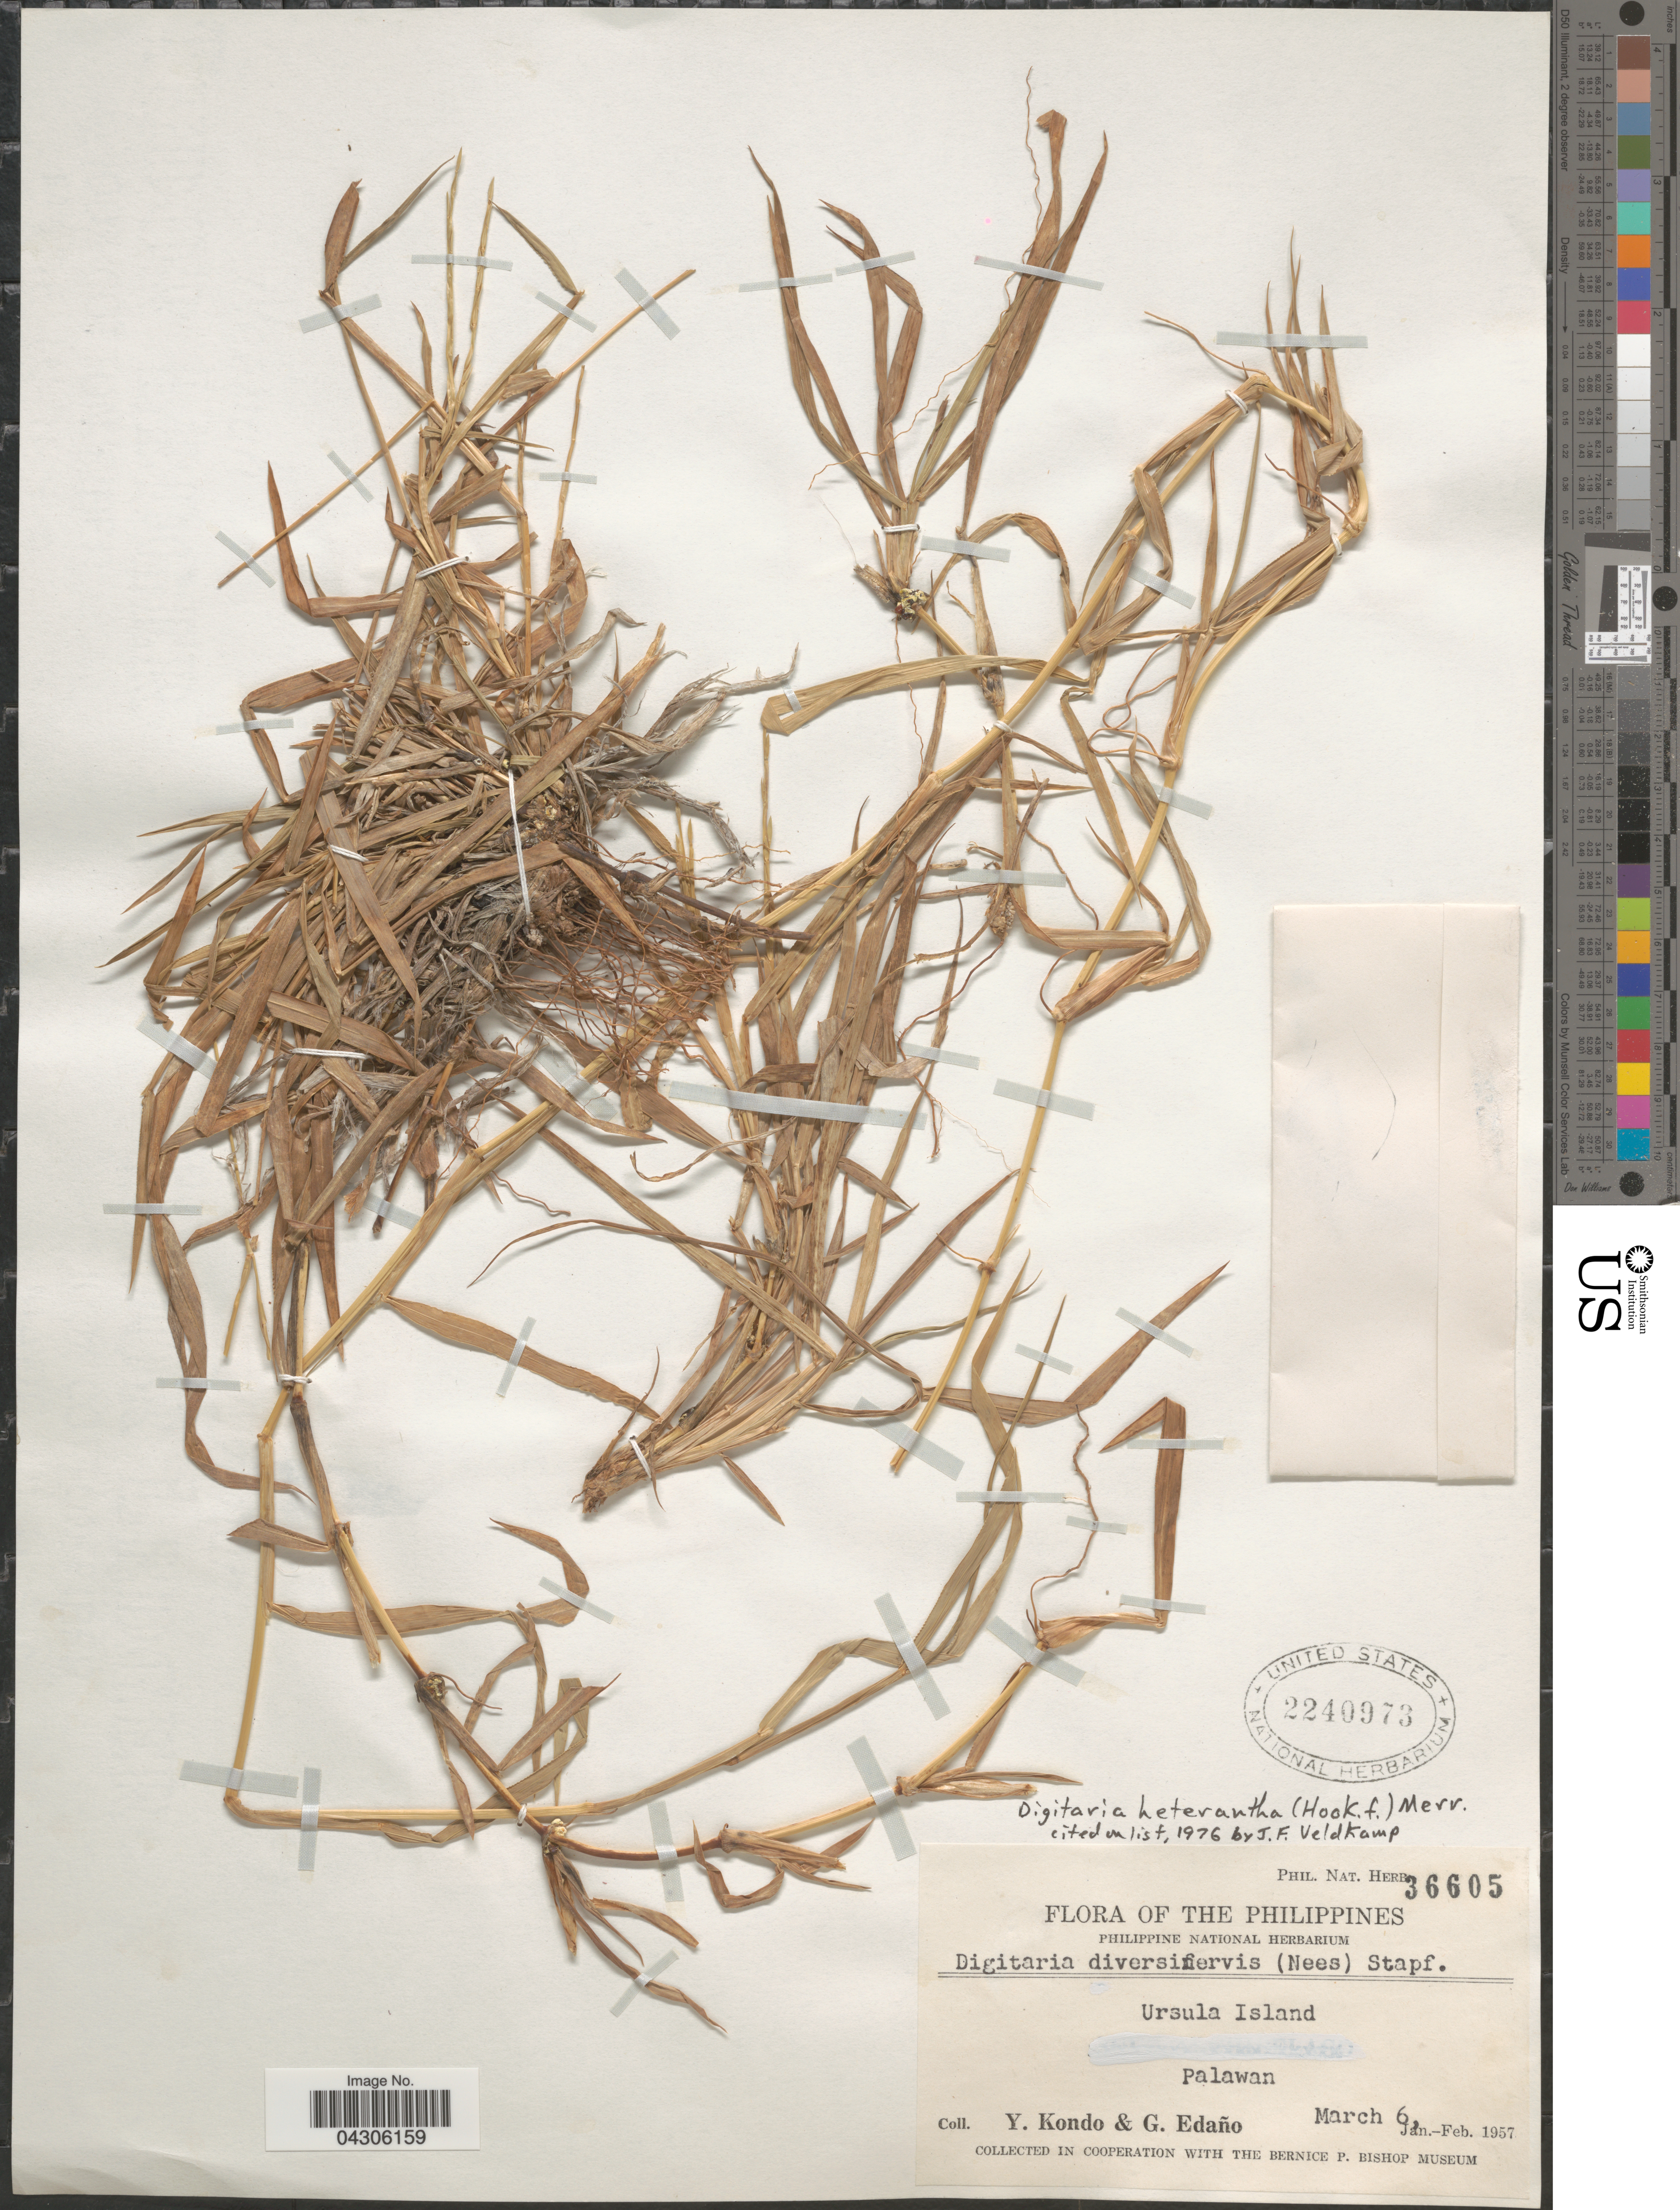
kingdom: Plantae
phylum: Tracheophyta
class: Liliopsida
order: Poales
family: Poaceae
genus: Digitaria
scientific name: Digitaria heterantha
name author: (Hook. f.) Merr.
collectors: Y. Kondo & G. Edaño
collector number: Phil. Nat. Herb. 36605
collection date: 1957-03-06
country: Philippines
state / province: Mimaropa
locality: Ursula Island. Palawan.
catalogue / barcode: US 2240973